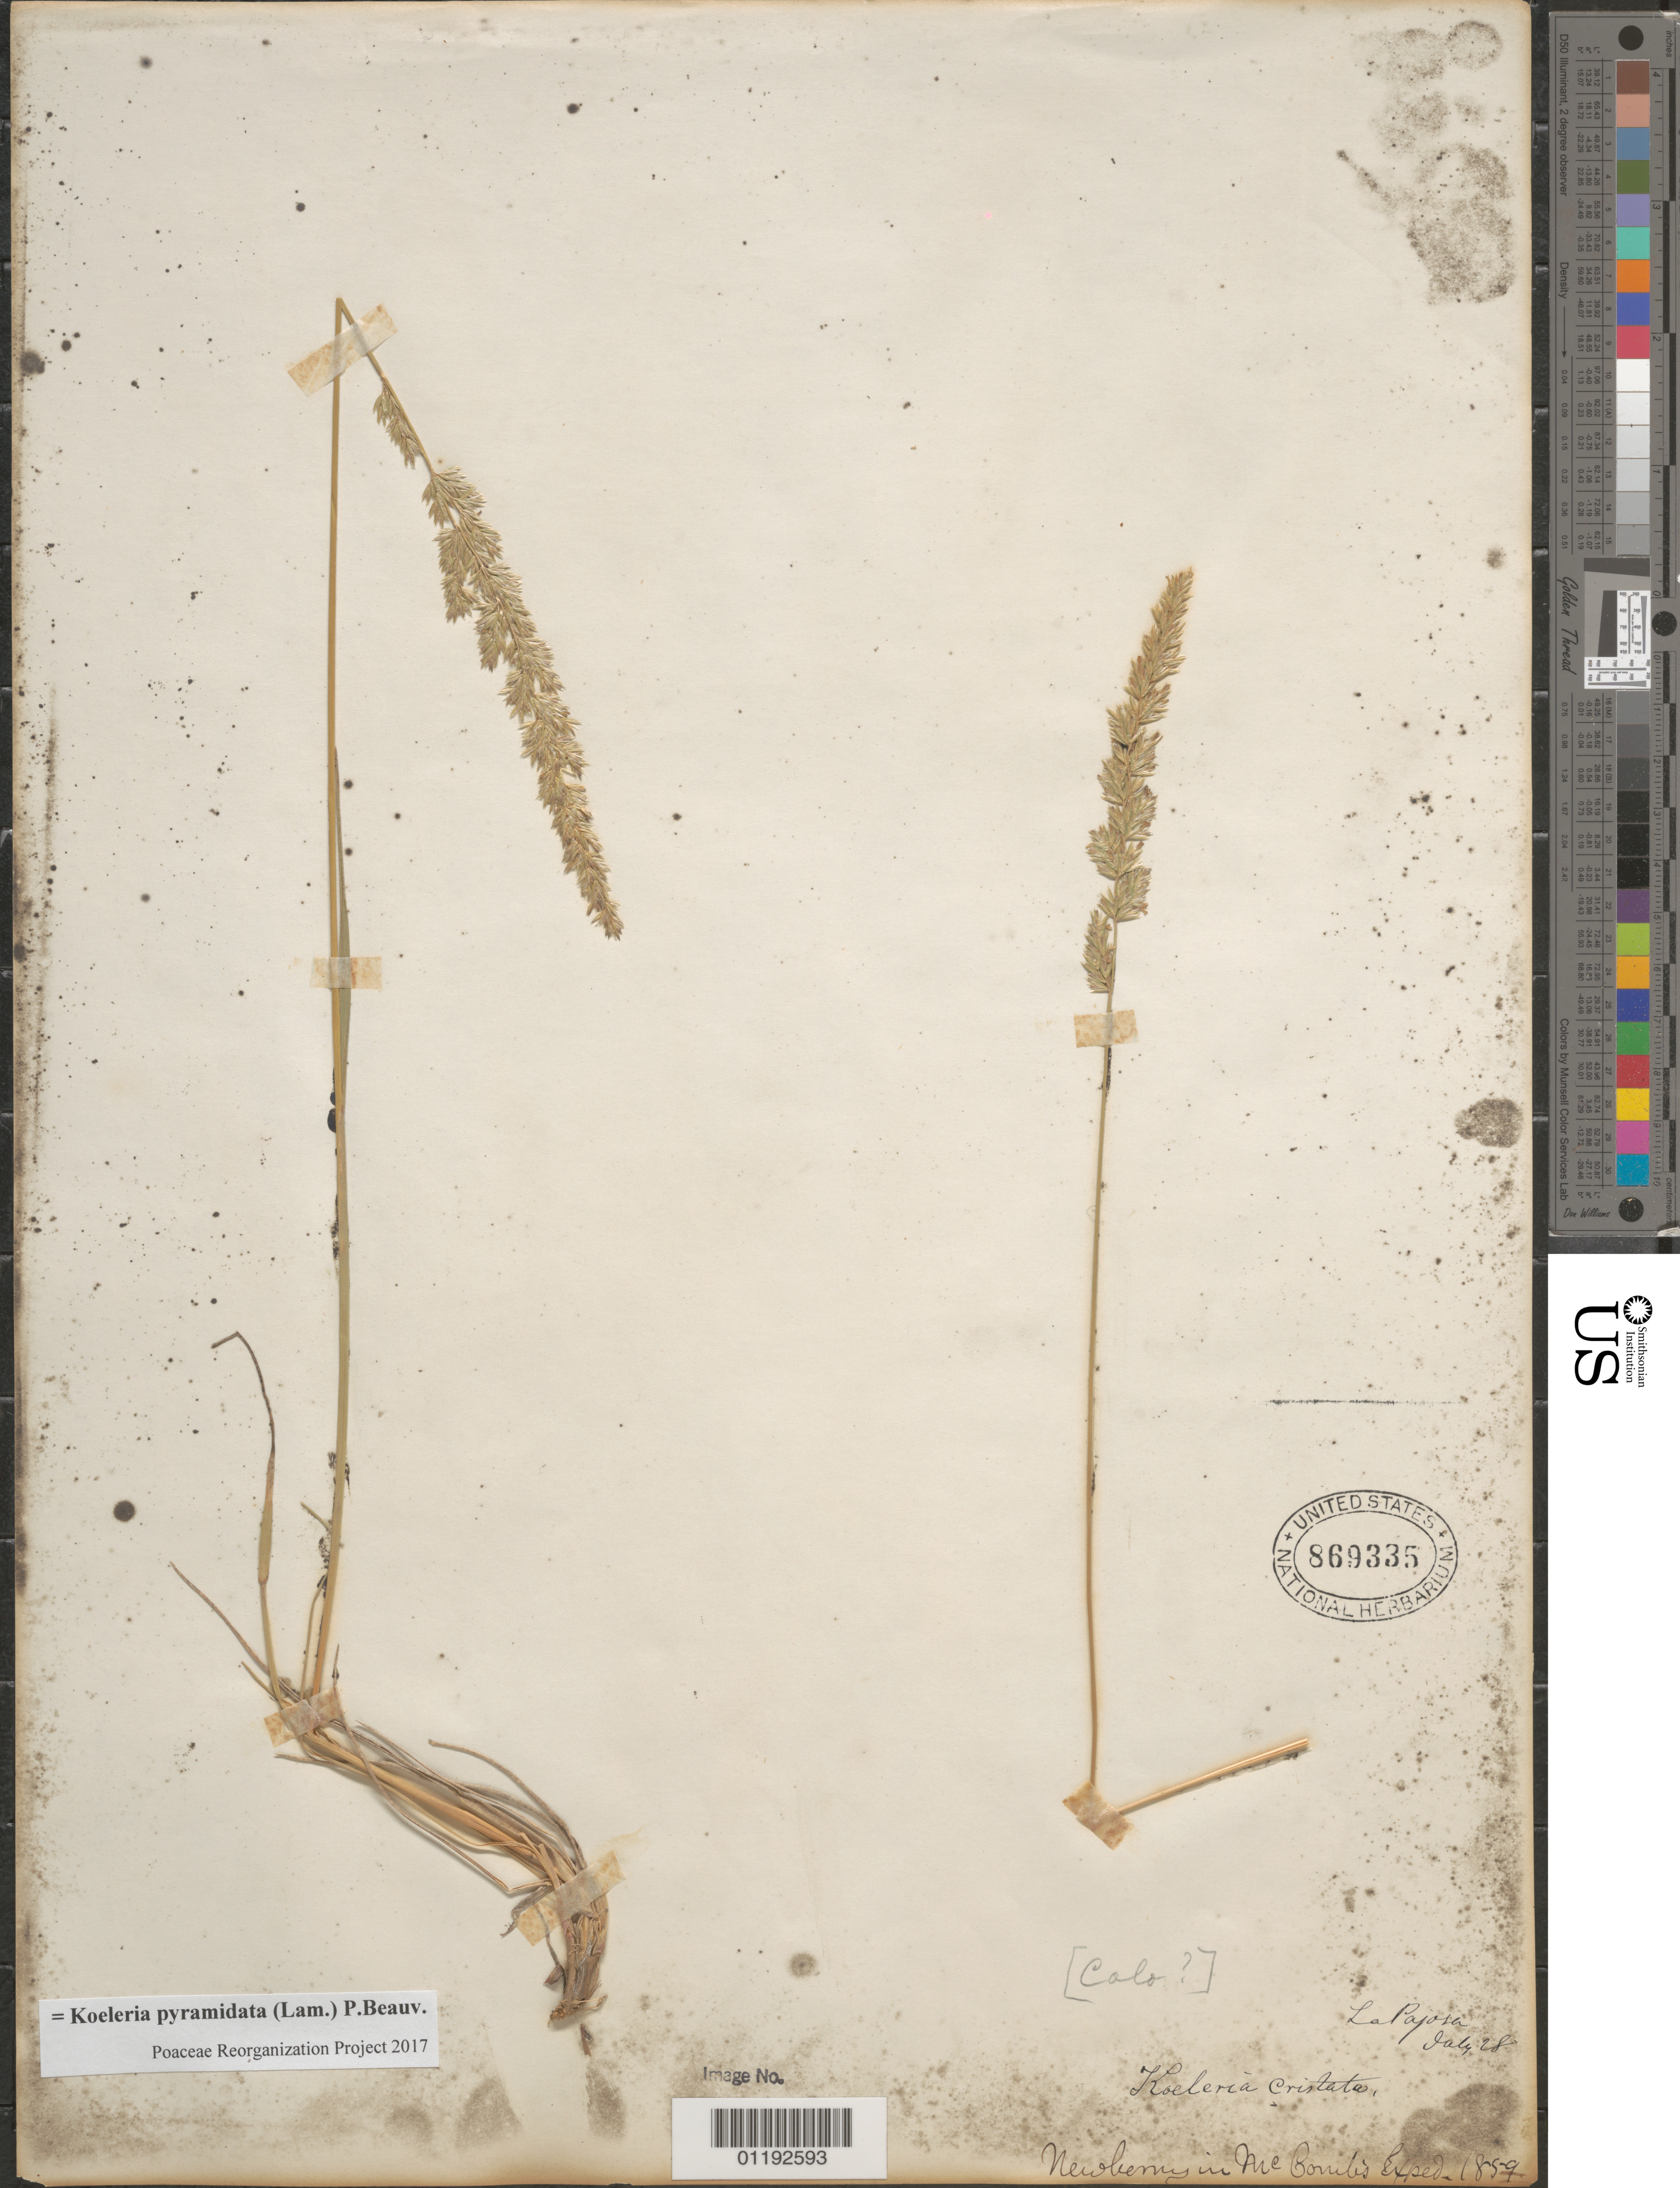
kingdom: Plantae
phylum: Tracheophyta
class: Liliopsida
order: Poales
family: Poaceae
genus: Koeleria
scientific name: Koeleria cristata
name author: (L.) Pers.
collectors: J. S. Newberry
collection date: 1859-07-28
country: United States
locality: La Pagosa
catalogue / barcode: US 869335